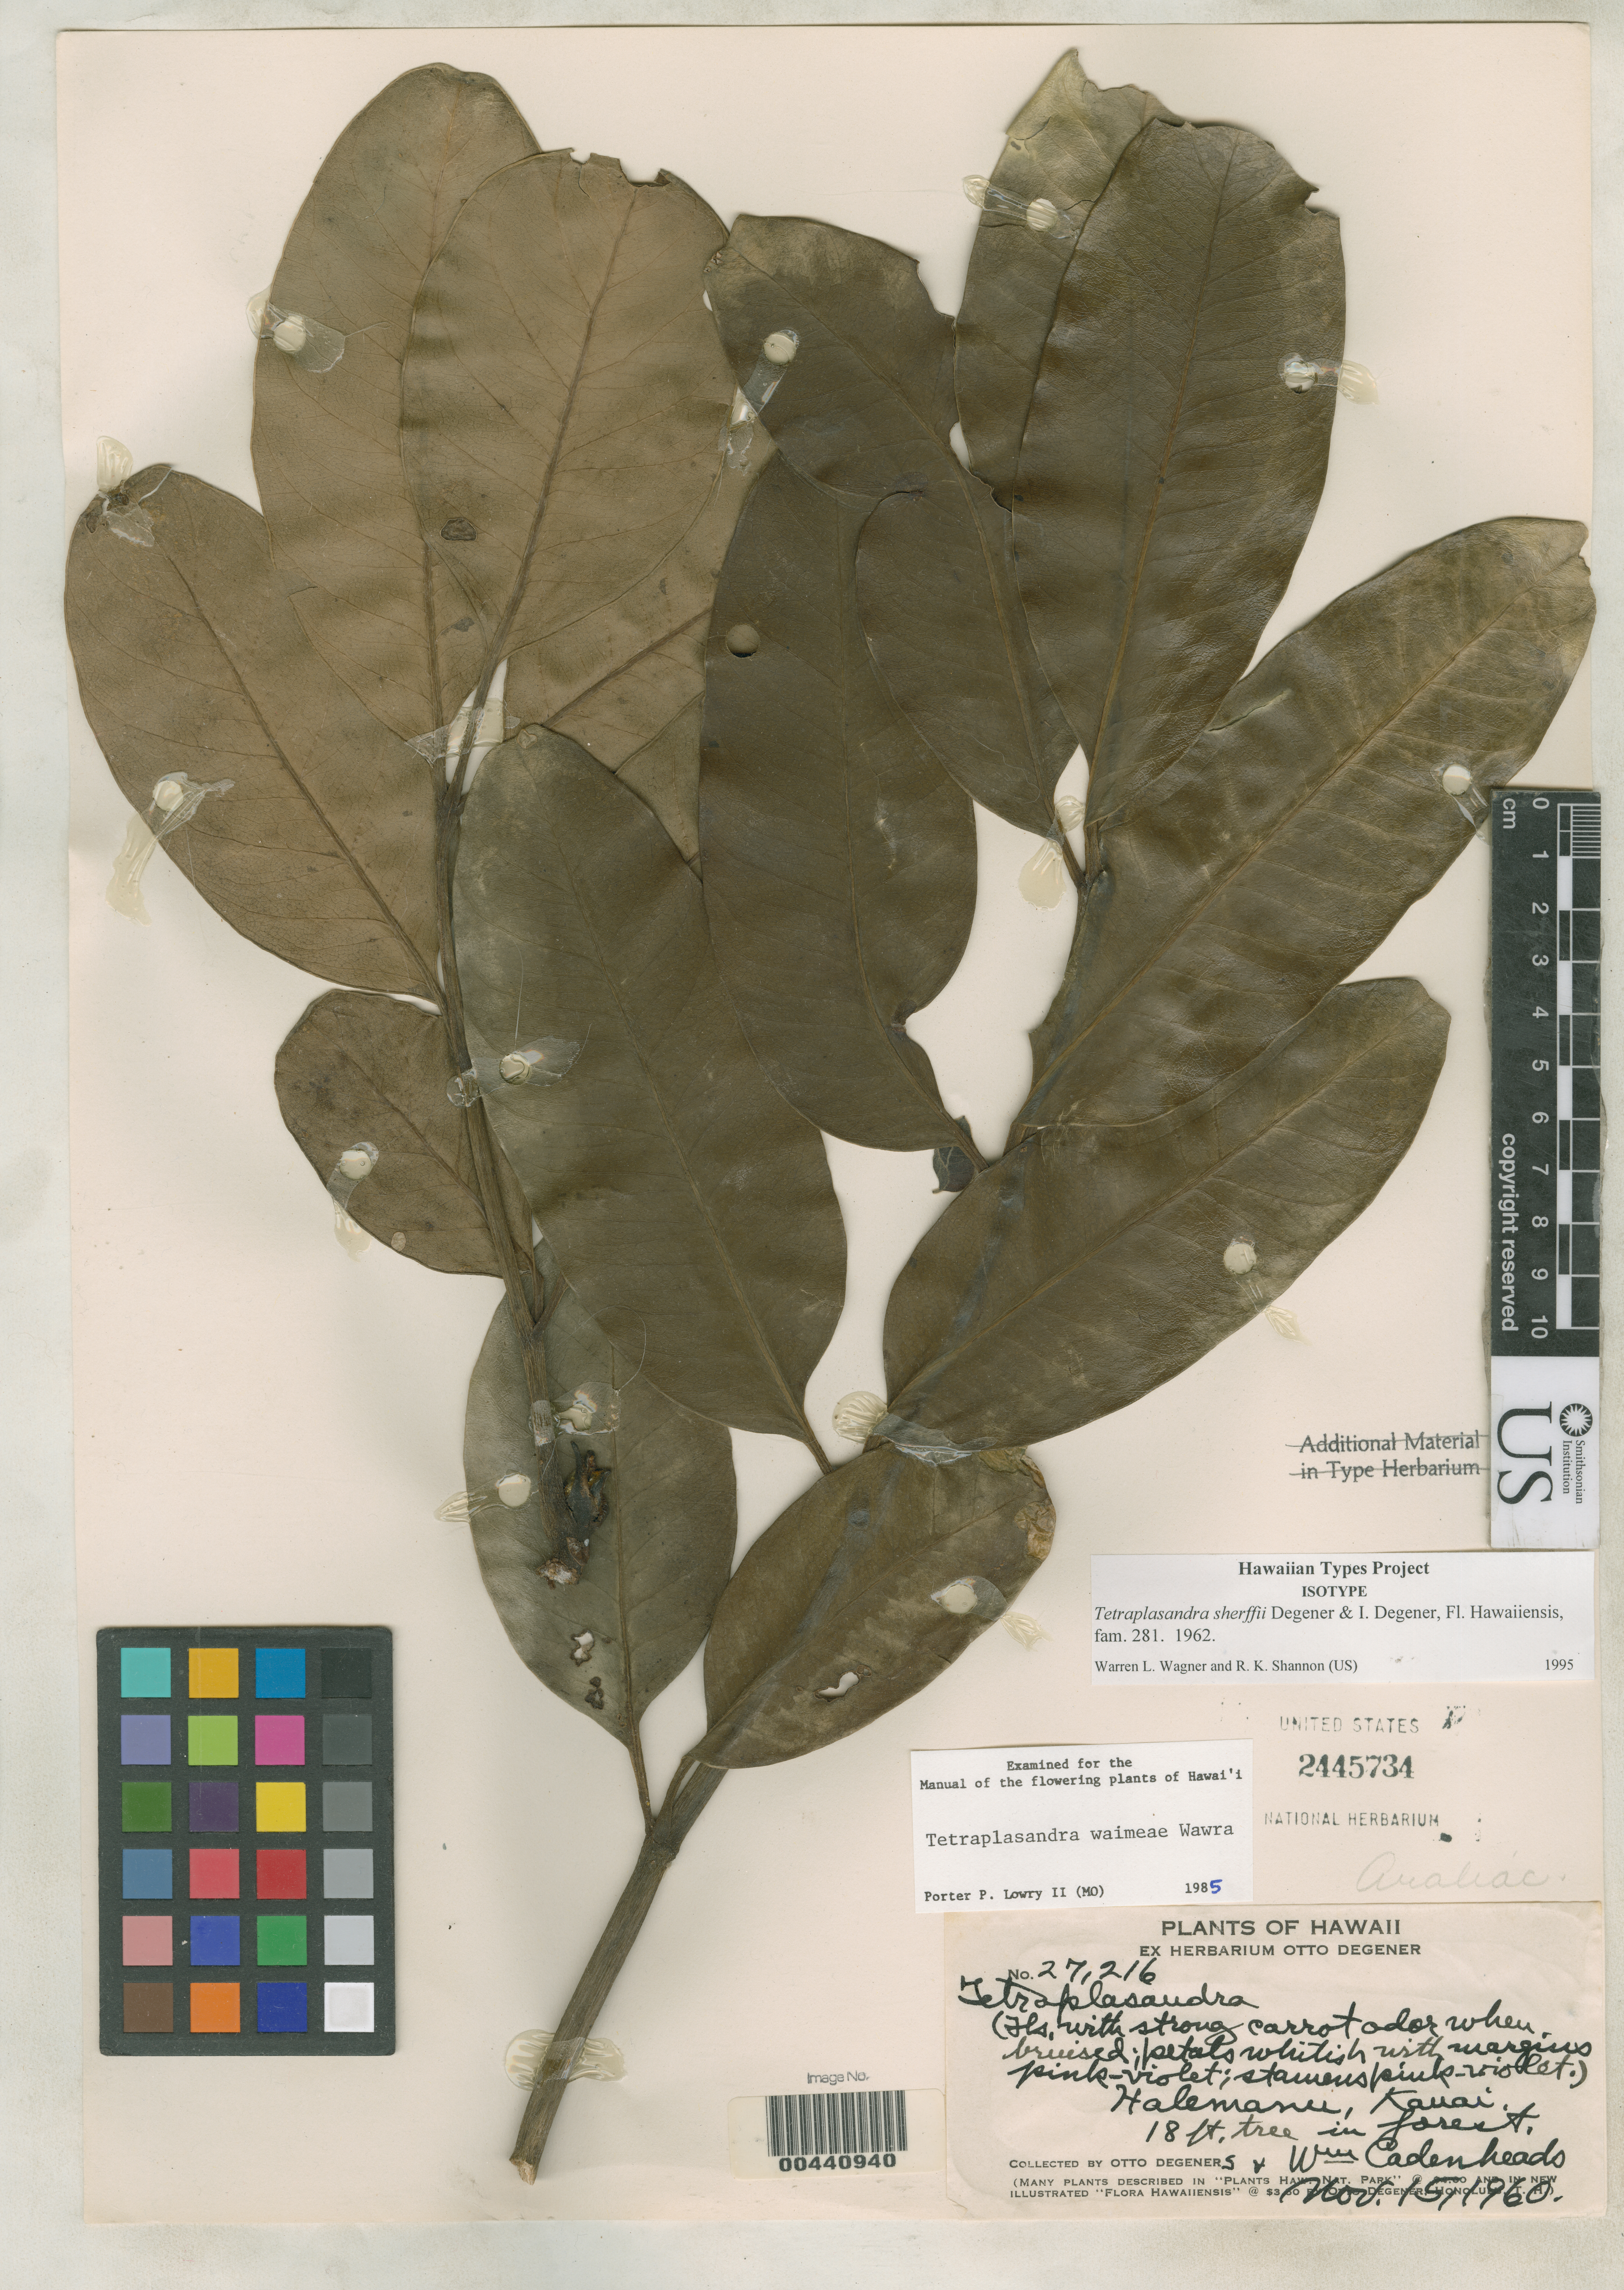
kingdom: Plantae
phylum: Tracheophyta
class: Magnoliopsida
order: Apiales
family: Araliaceae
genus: Tetraplasandra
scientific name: Tetraplasandra sherffii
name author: O. Deg. & I. Deg.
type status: Isotype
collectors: O. Degener & W. Cadenheads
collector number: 27216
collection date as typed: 15 Nov 1960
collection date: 1960-11-15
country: United States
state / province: Hawaii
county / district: Kauai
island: Kaua'i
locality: Halemanu.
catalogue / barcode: US 2445734